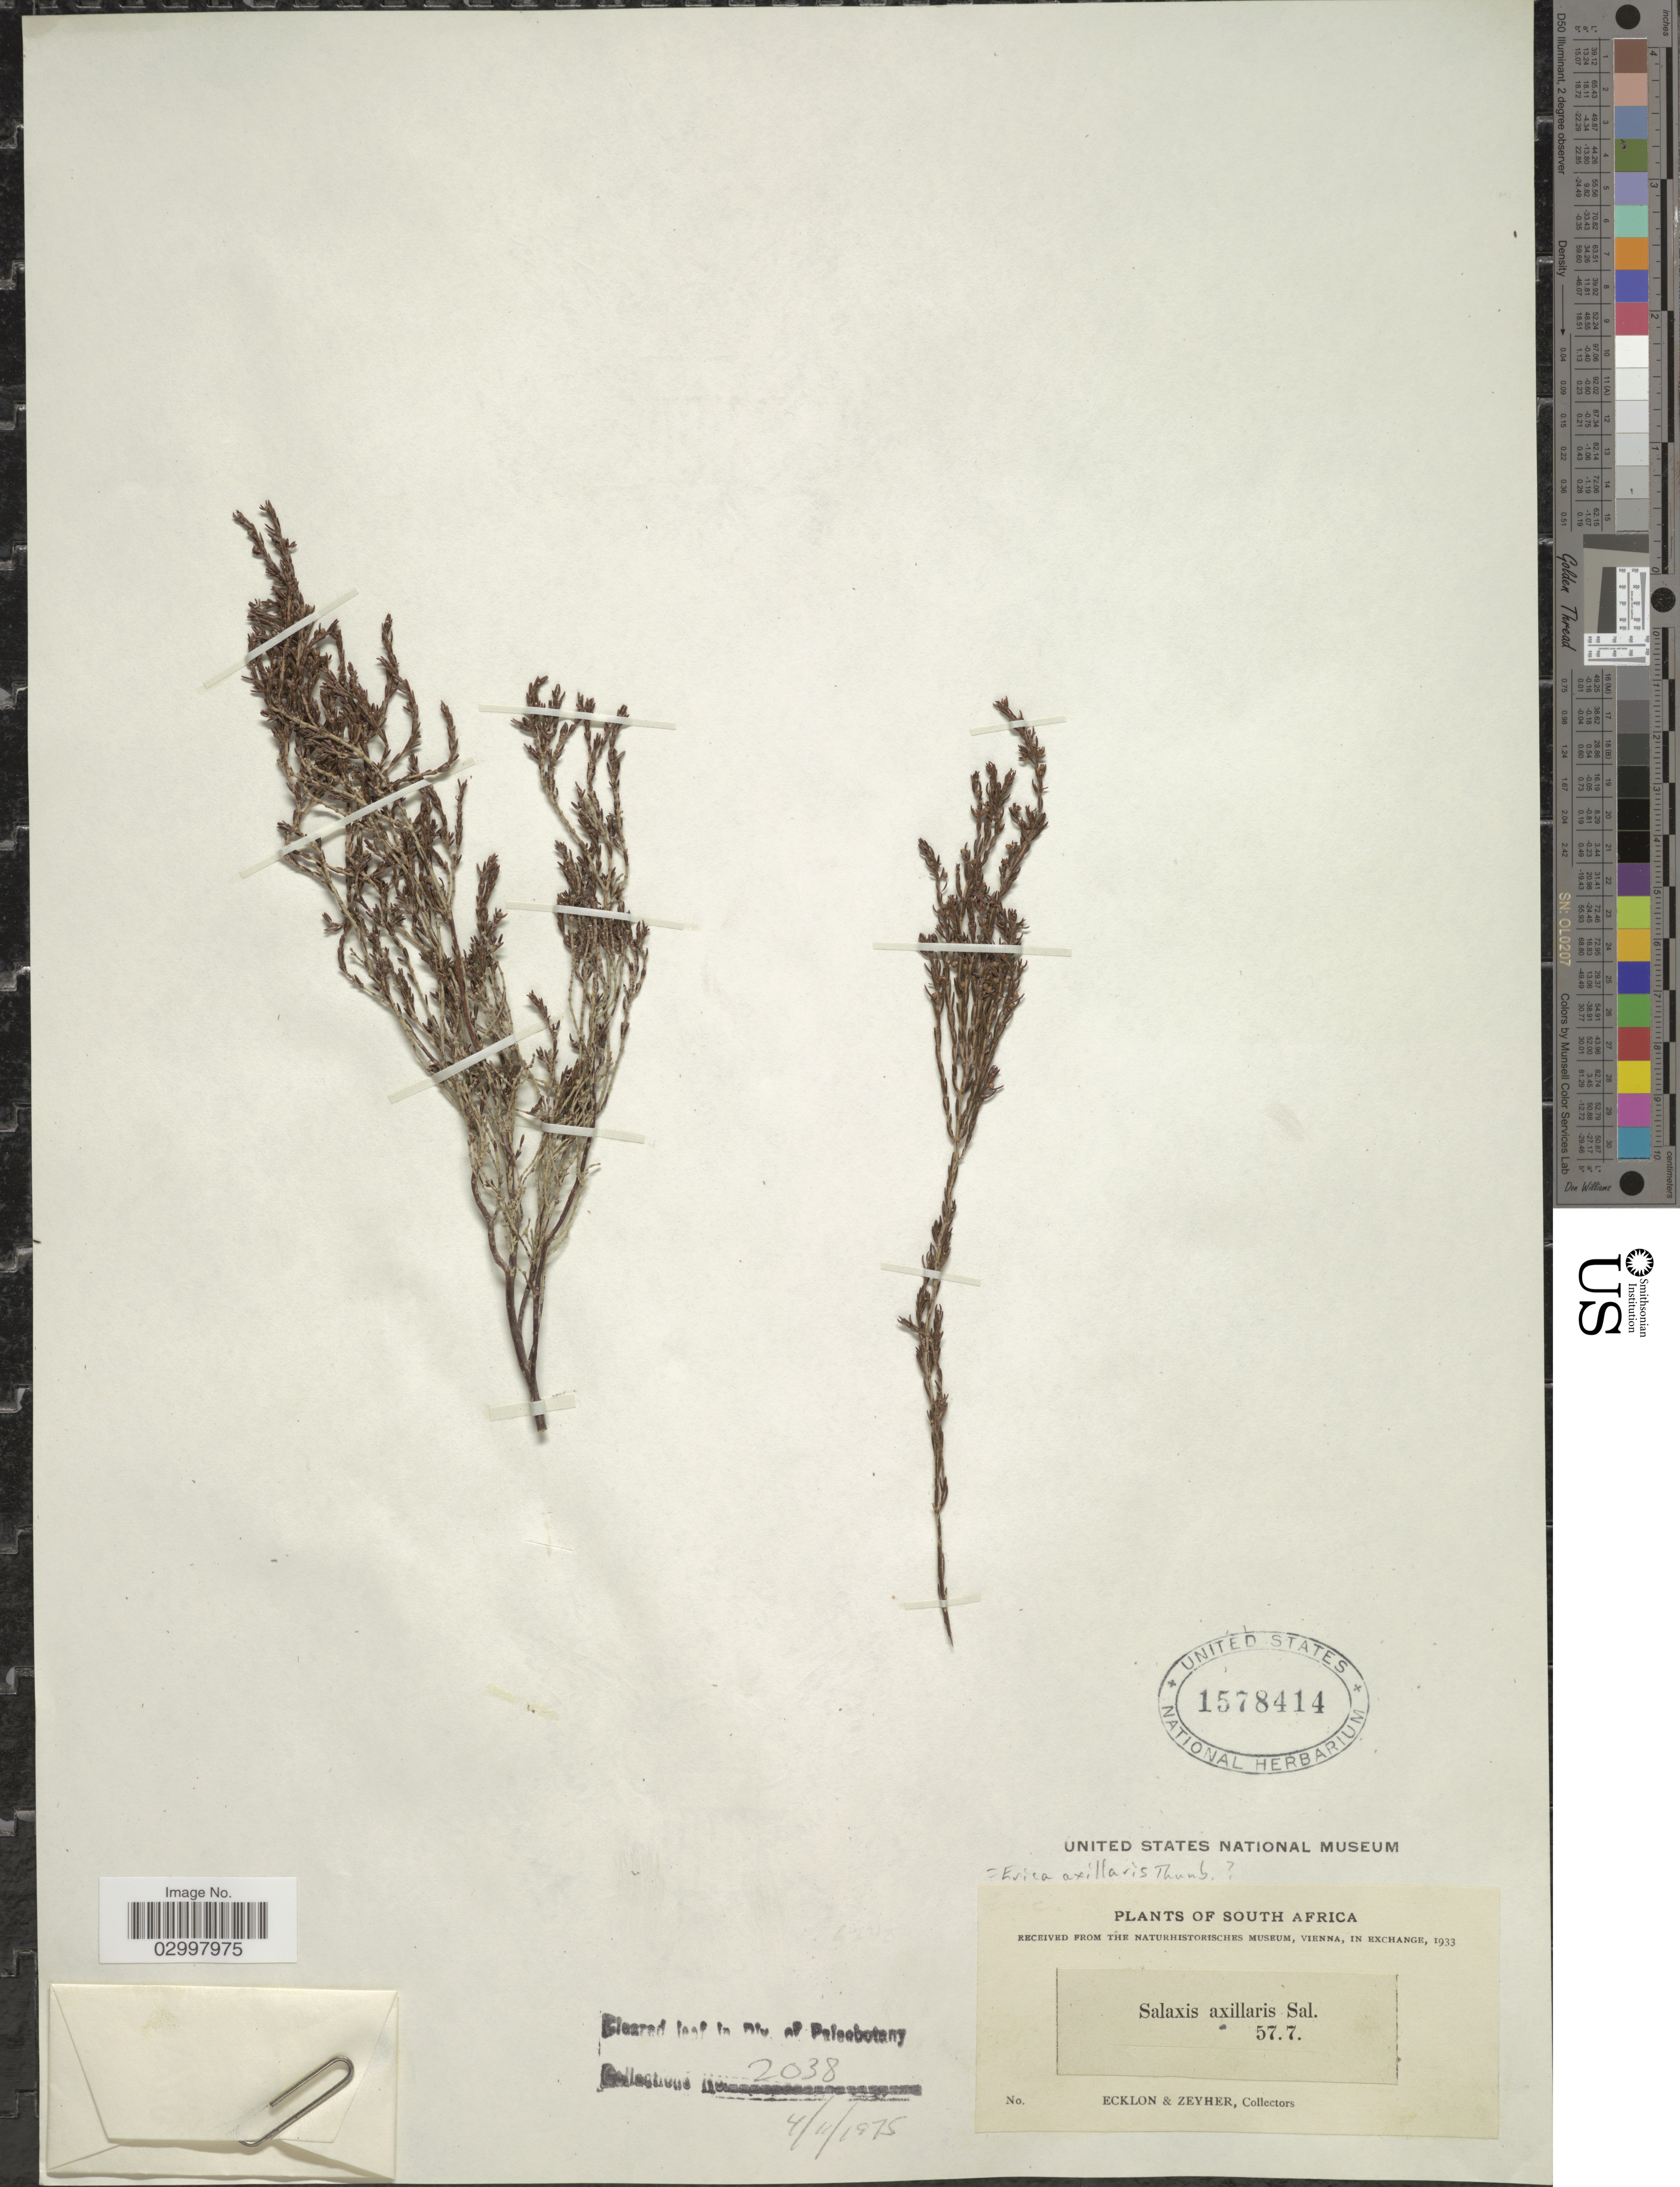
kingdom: Plantae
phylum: Tracheophyta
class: Magnoliopsida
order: Ericales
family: Ericaceae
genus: Erica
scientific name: Erica axillaris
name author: Thunb.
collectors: -. Ecklon & -. Zeyher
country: South Africa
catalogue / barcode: US 1578414